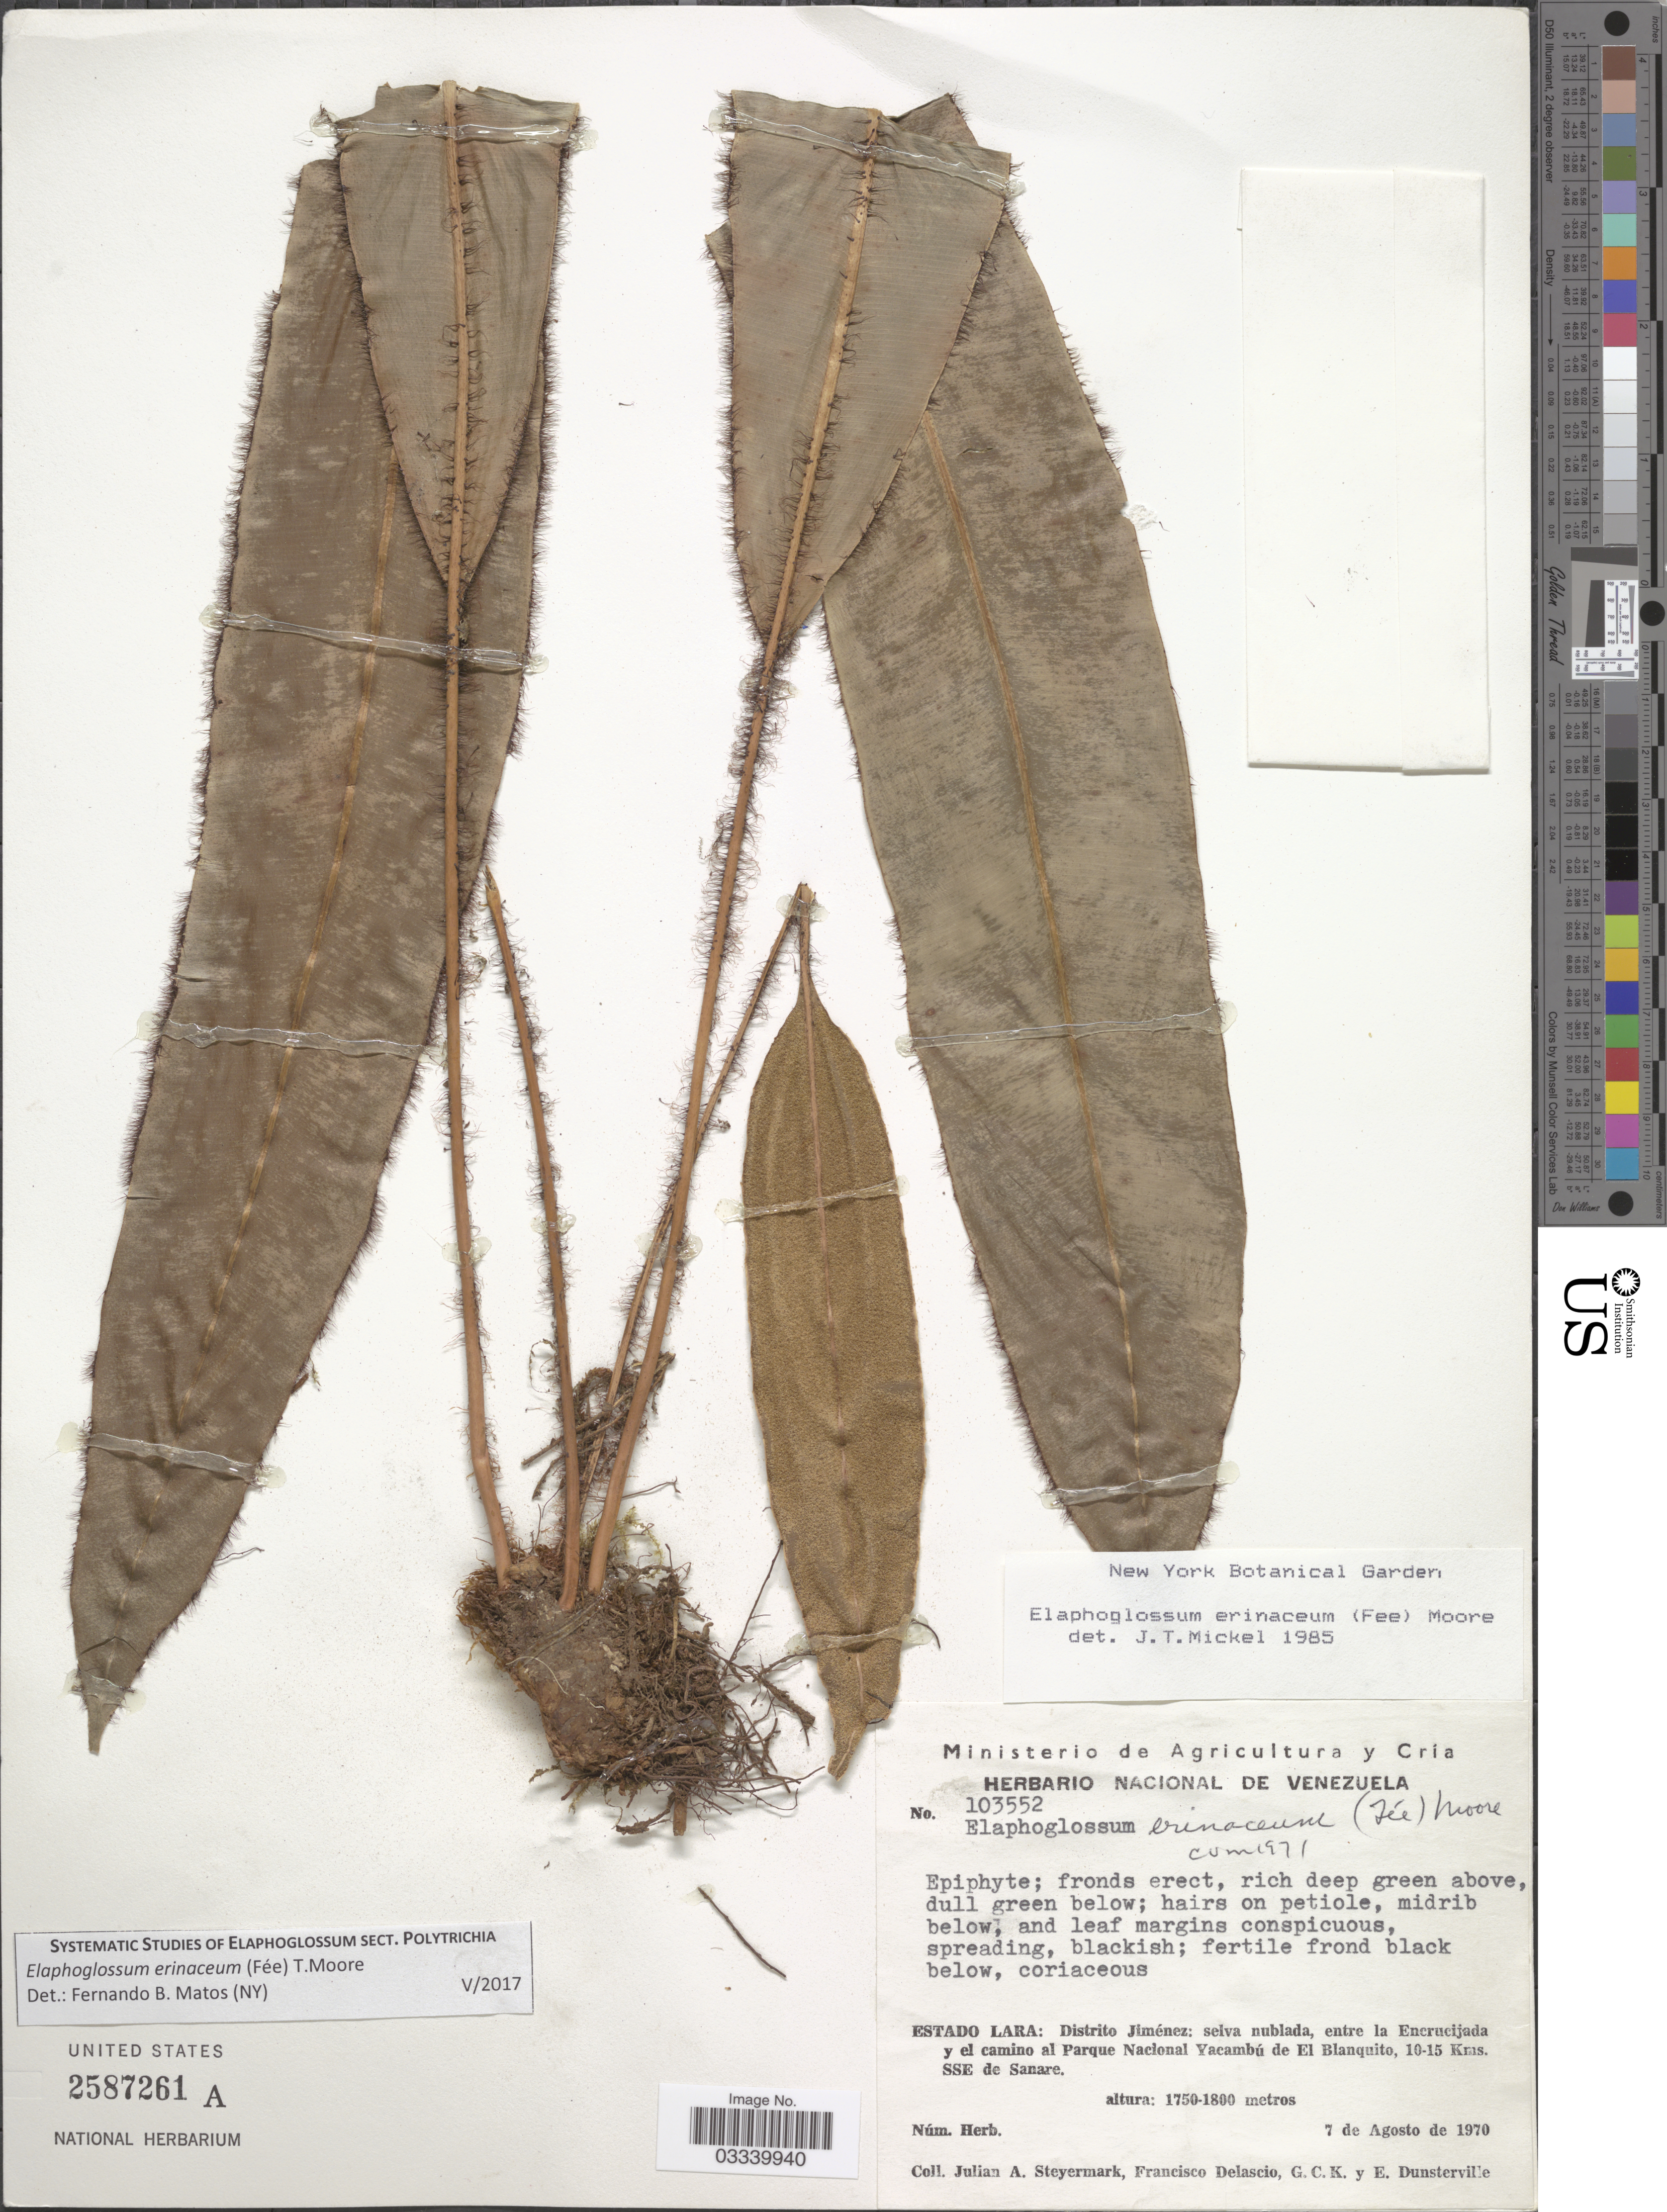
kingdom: Plantae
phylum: Tracheophyta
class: Polypodiopsida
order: Polypodiales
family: Dryopteridaceae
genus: Elaphoglossum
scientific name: Elaphoglossum erinaceum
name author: (Fée) T. Moore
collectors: J. Steyermark, F. Delascio, G. C. K. Dunsterville & E. Dunsterville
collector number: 103552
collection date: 1970-08-07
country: Venezuela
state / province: Lara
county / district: Jiménez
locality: Distrito Jiménez: selva nublada, entre la Encruijada y el camino al Parque Nacional Yacambú de El Blanquito, 10-15 Kms, SSE de Sanare.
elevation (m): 1750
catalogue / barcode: US 2587261A